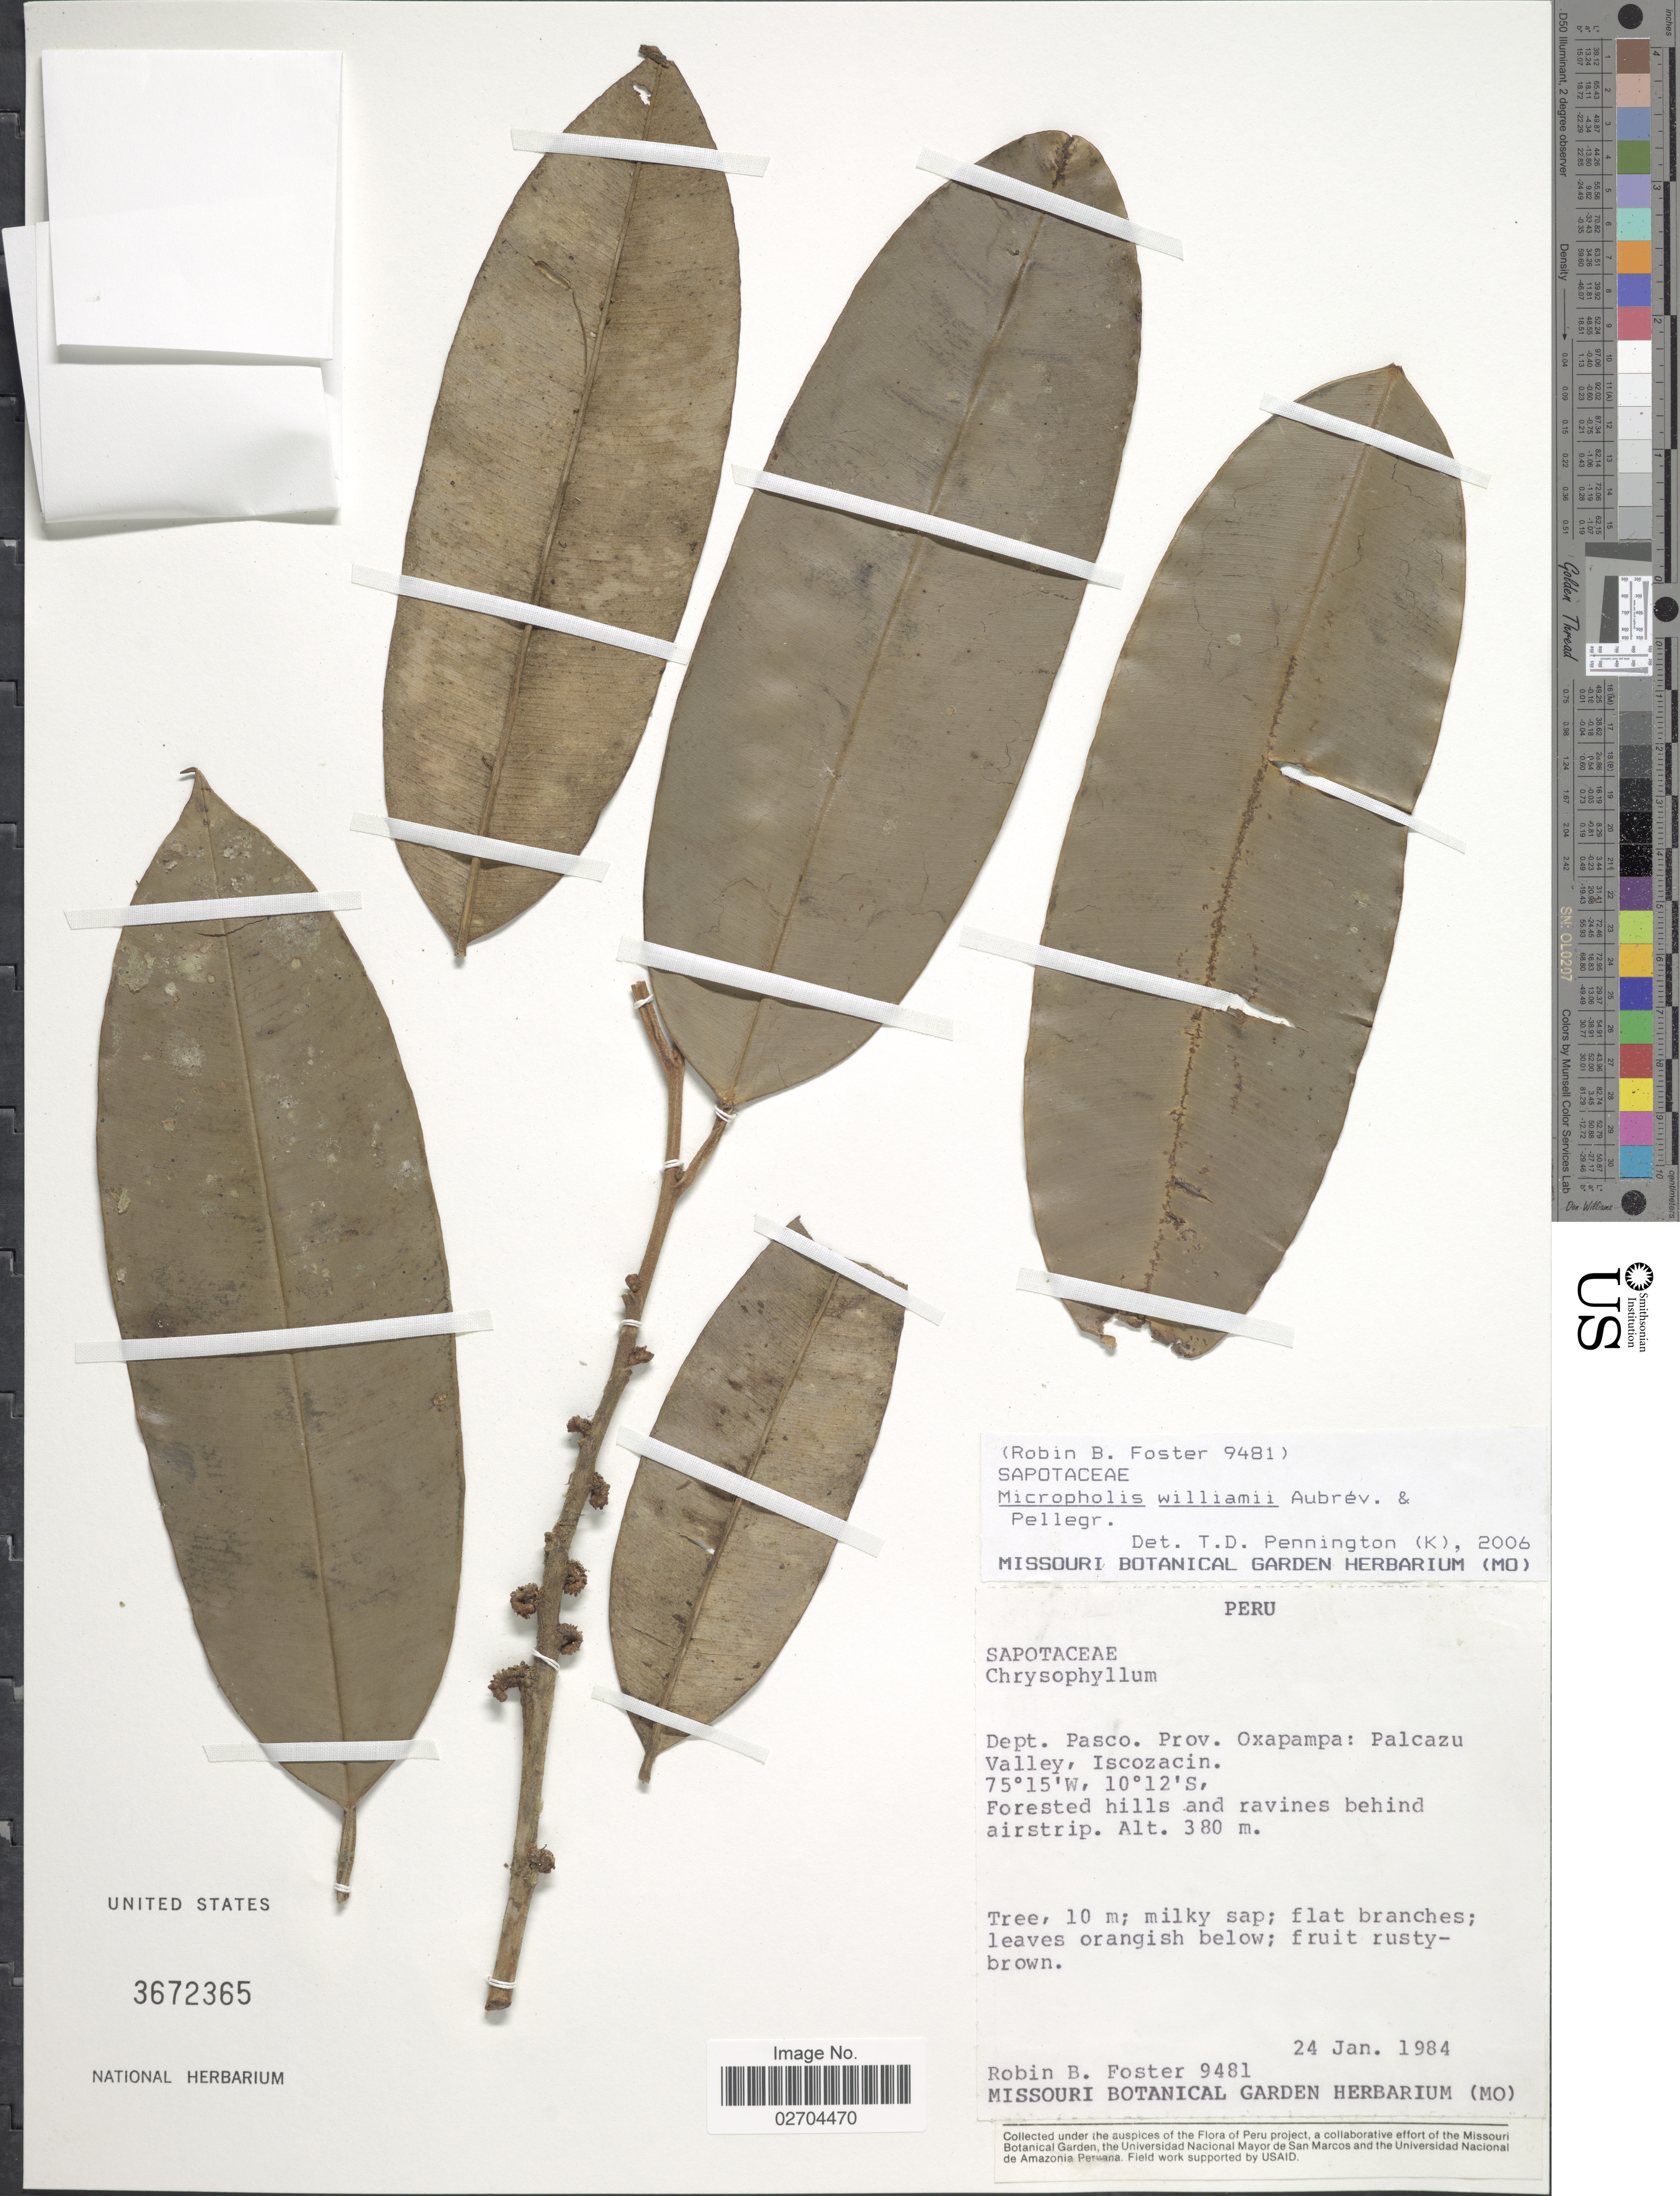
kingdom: Plantae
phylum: Tracheophyta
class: Magnoliopsida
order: Ericales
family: Sapotaceae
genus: Micropholis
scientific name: Micropholis williamii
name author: Aubrév. & Pellegr.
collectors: R. B. Foster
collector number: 9481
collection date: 1984-01-24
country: Peru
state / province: Pasco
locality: Dept. Pasco. Prov. Oxapampa: Palcazu Valley, Iscozacin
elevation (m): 380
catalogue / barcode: US 3672365